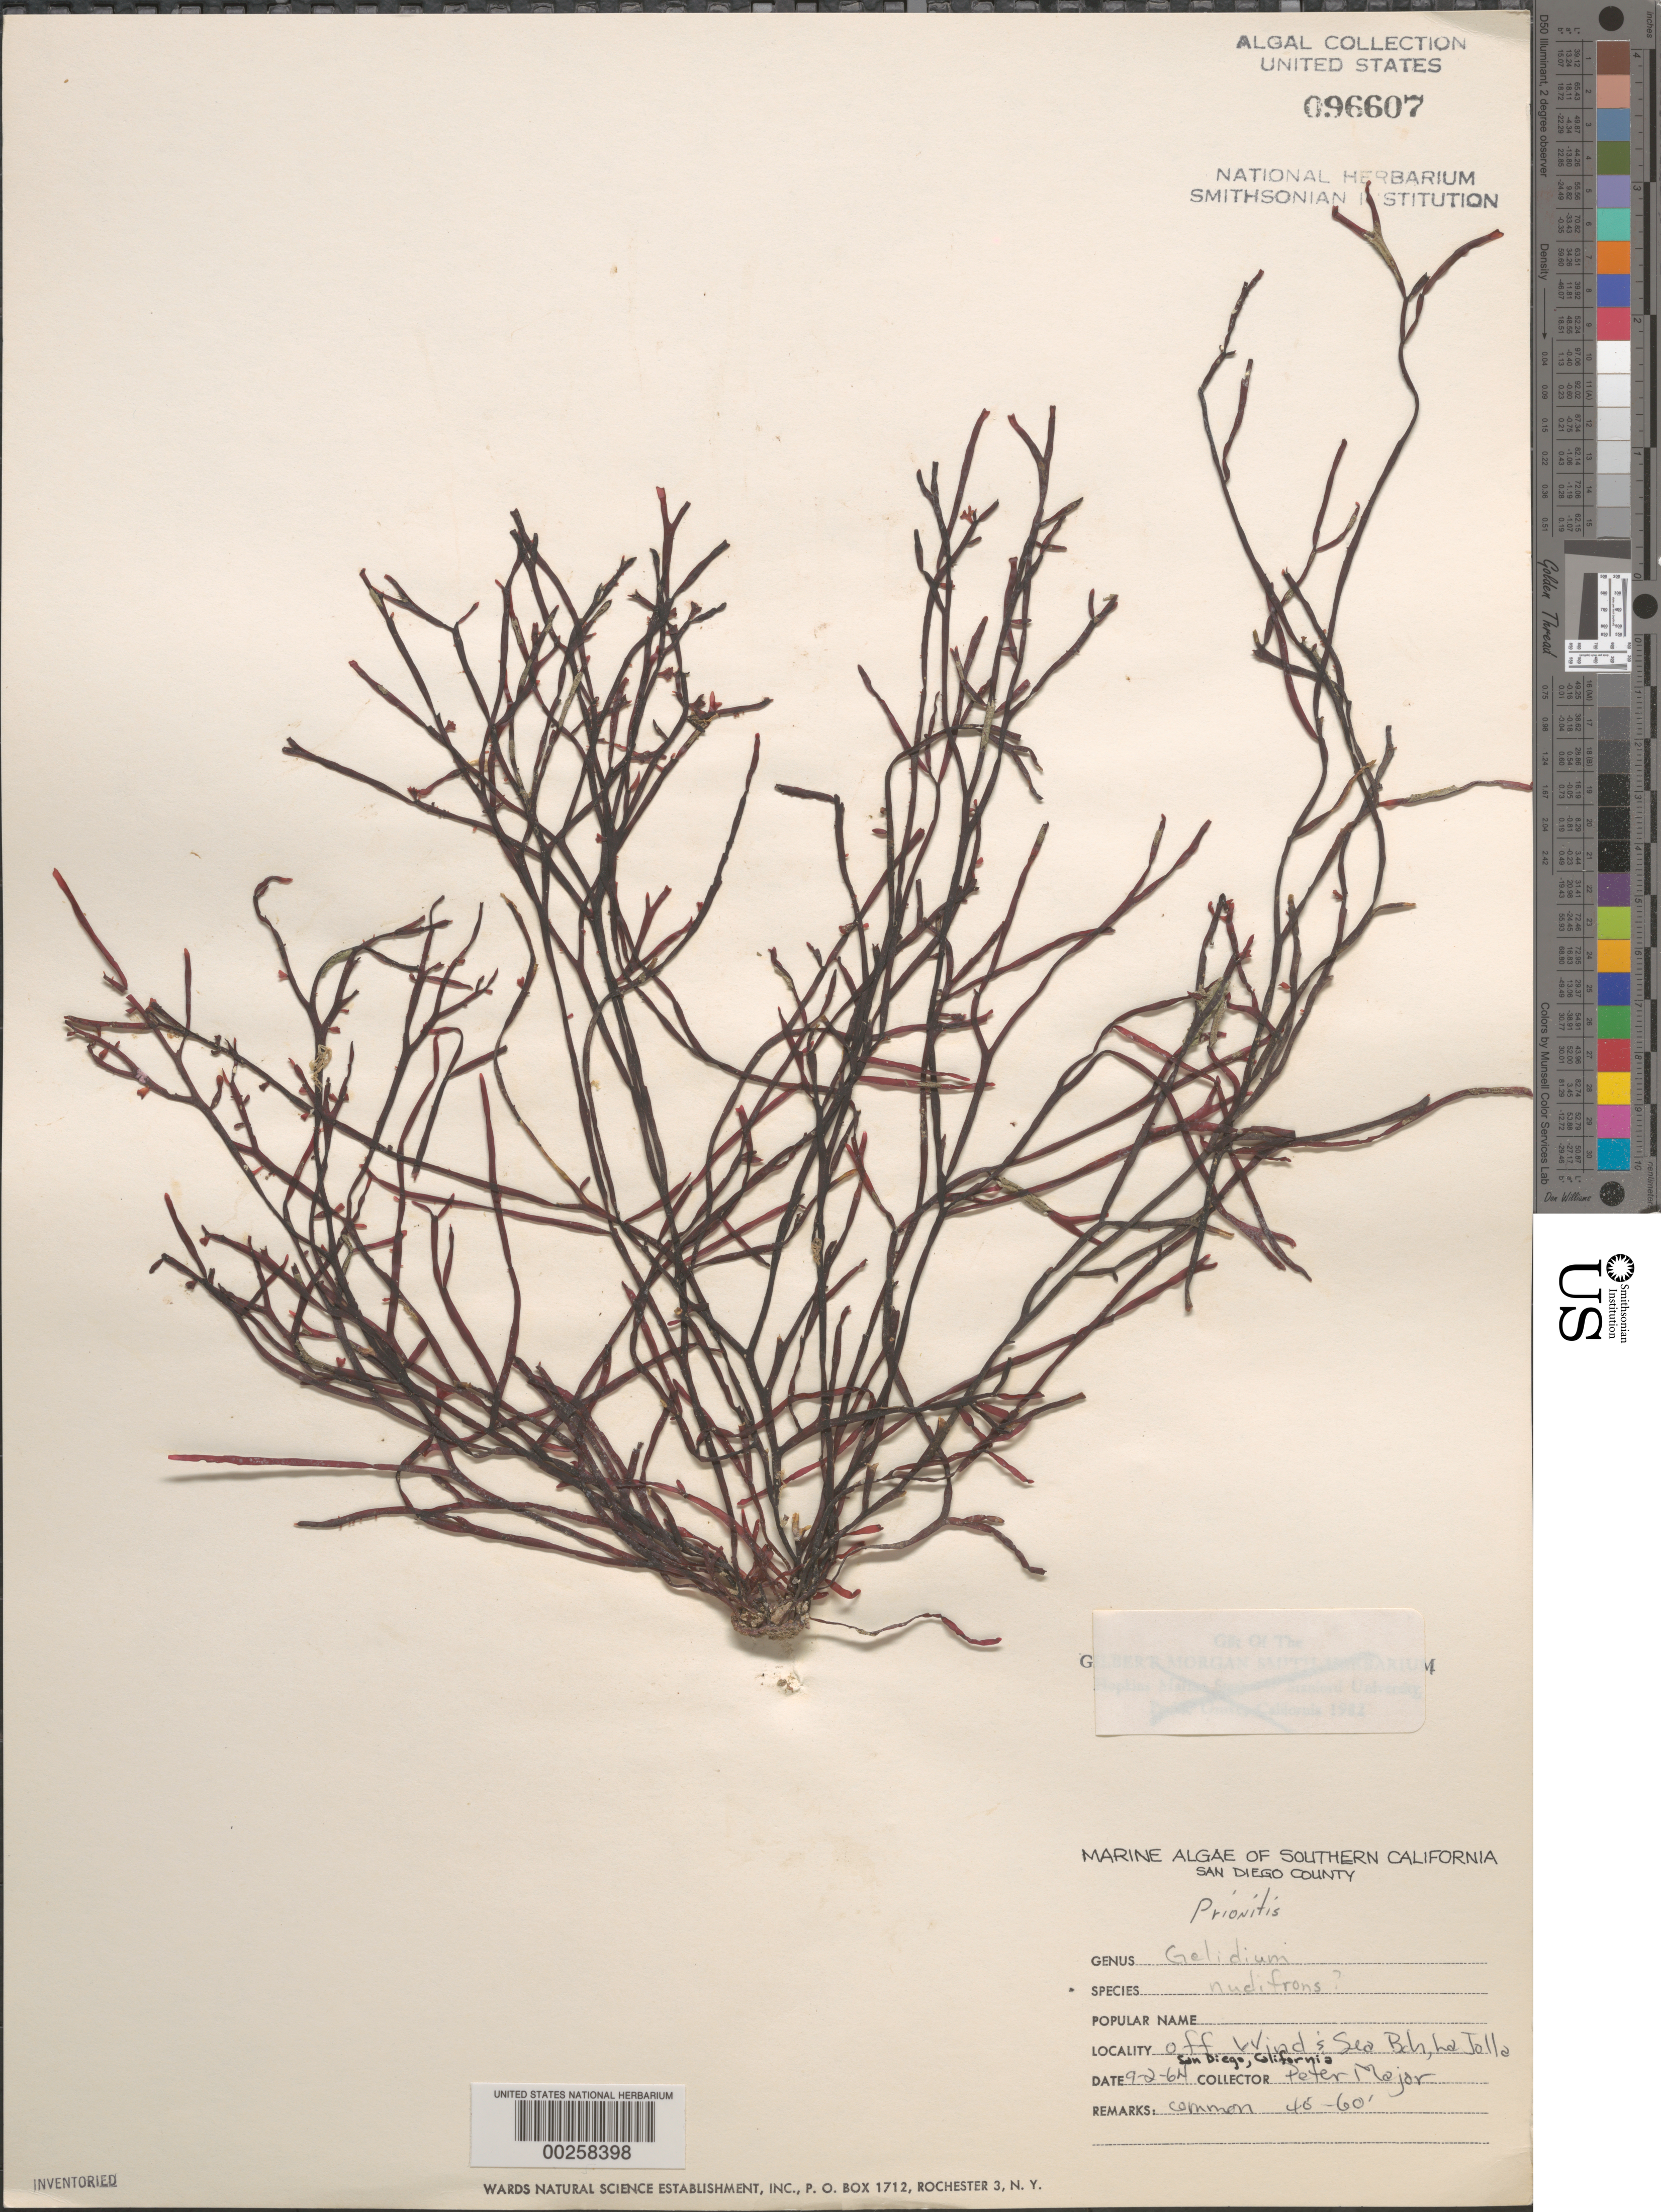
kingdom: Plantae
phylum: Rhodophyta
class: Florideophyceae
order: Cryptonemiales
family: Cryptonemiaceae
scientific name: Prionitis sp.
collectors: P. Major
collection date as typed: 02 Sep 1964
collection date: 1964-09-02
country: United States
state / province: California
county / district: San Diego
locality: La Jolla, off Wind and Sea Beach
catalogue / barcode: US 96607